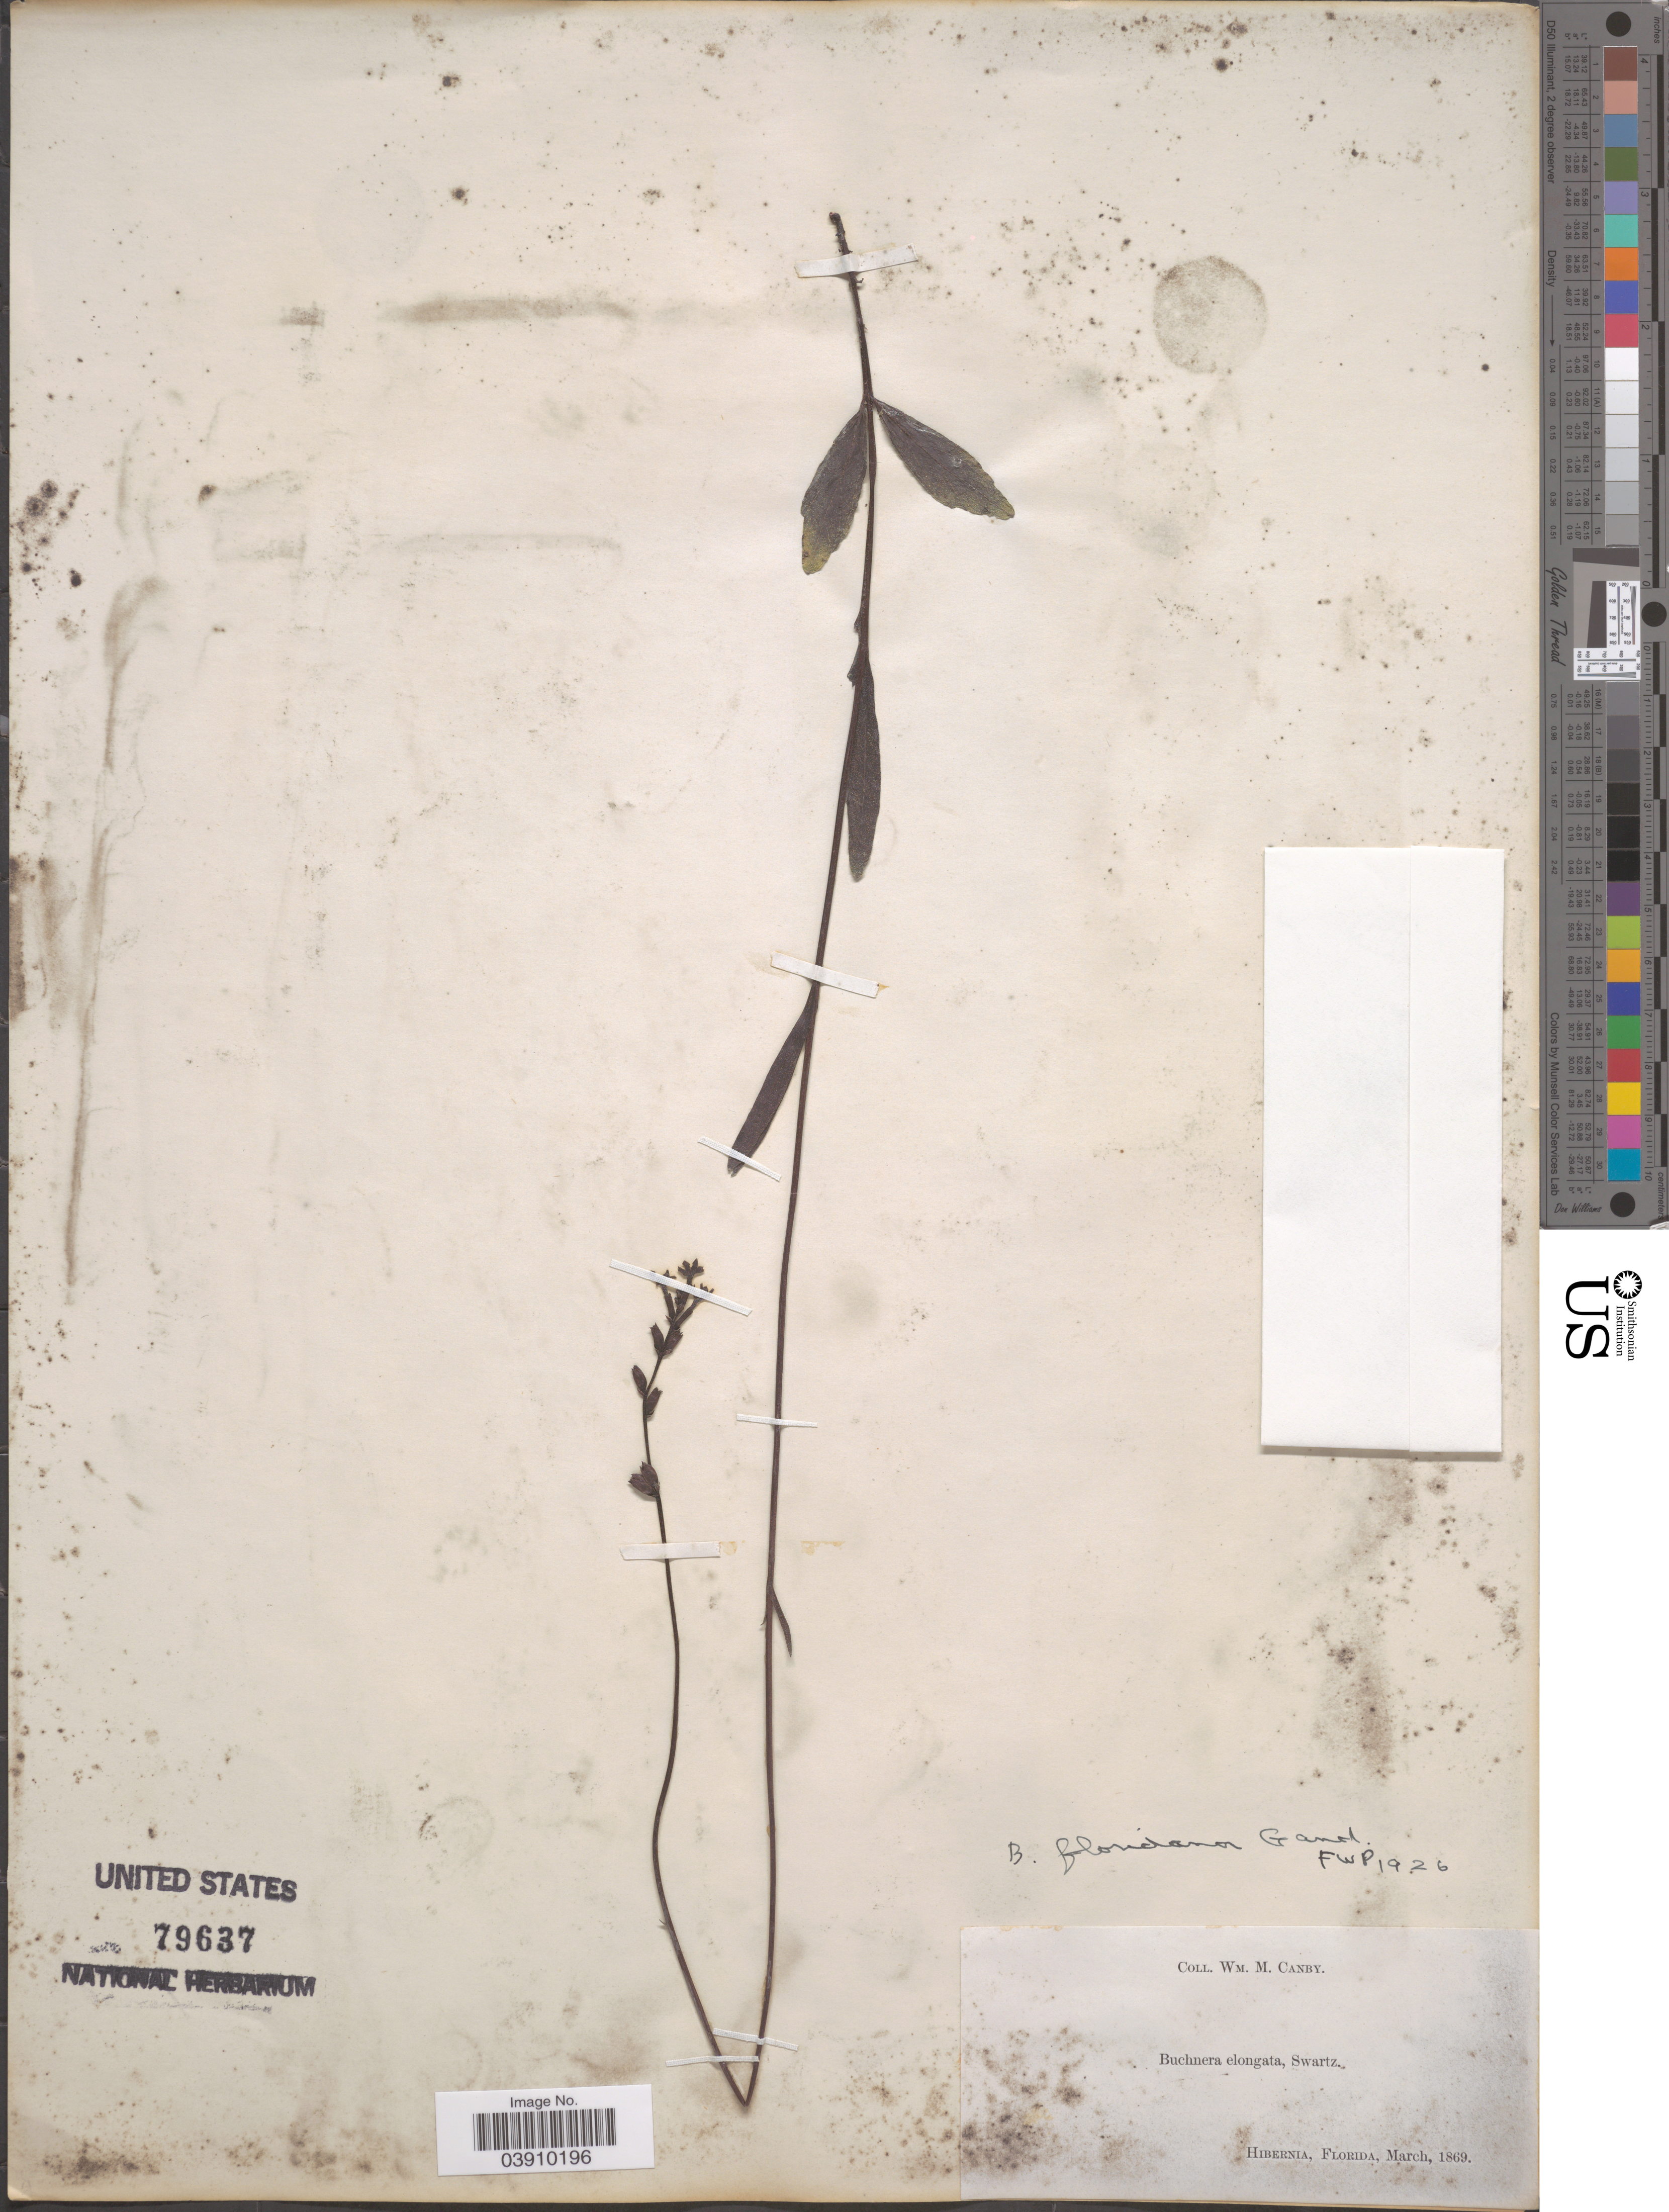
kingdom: Plantae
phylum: Tracheophyta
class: Magnoliopsida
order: Lamiales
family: Orobanchaceae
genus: Buchnera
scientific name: Buchnera floridana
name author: Gand.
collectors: W. M. Canby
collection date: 1869-03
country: United States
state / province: Florida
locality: Hibernia.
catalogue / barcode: US 79637